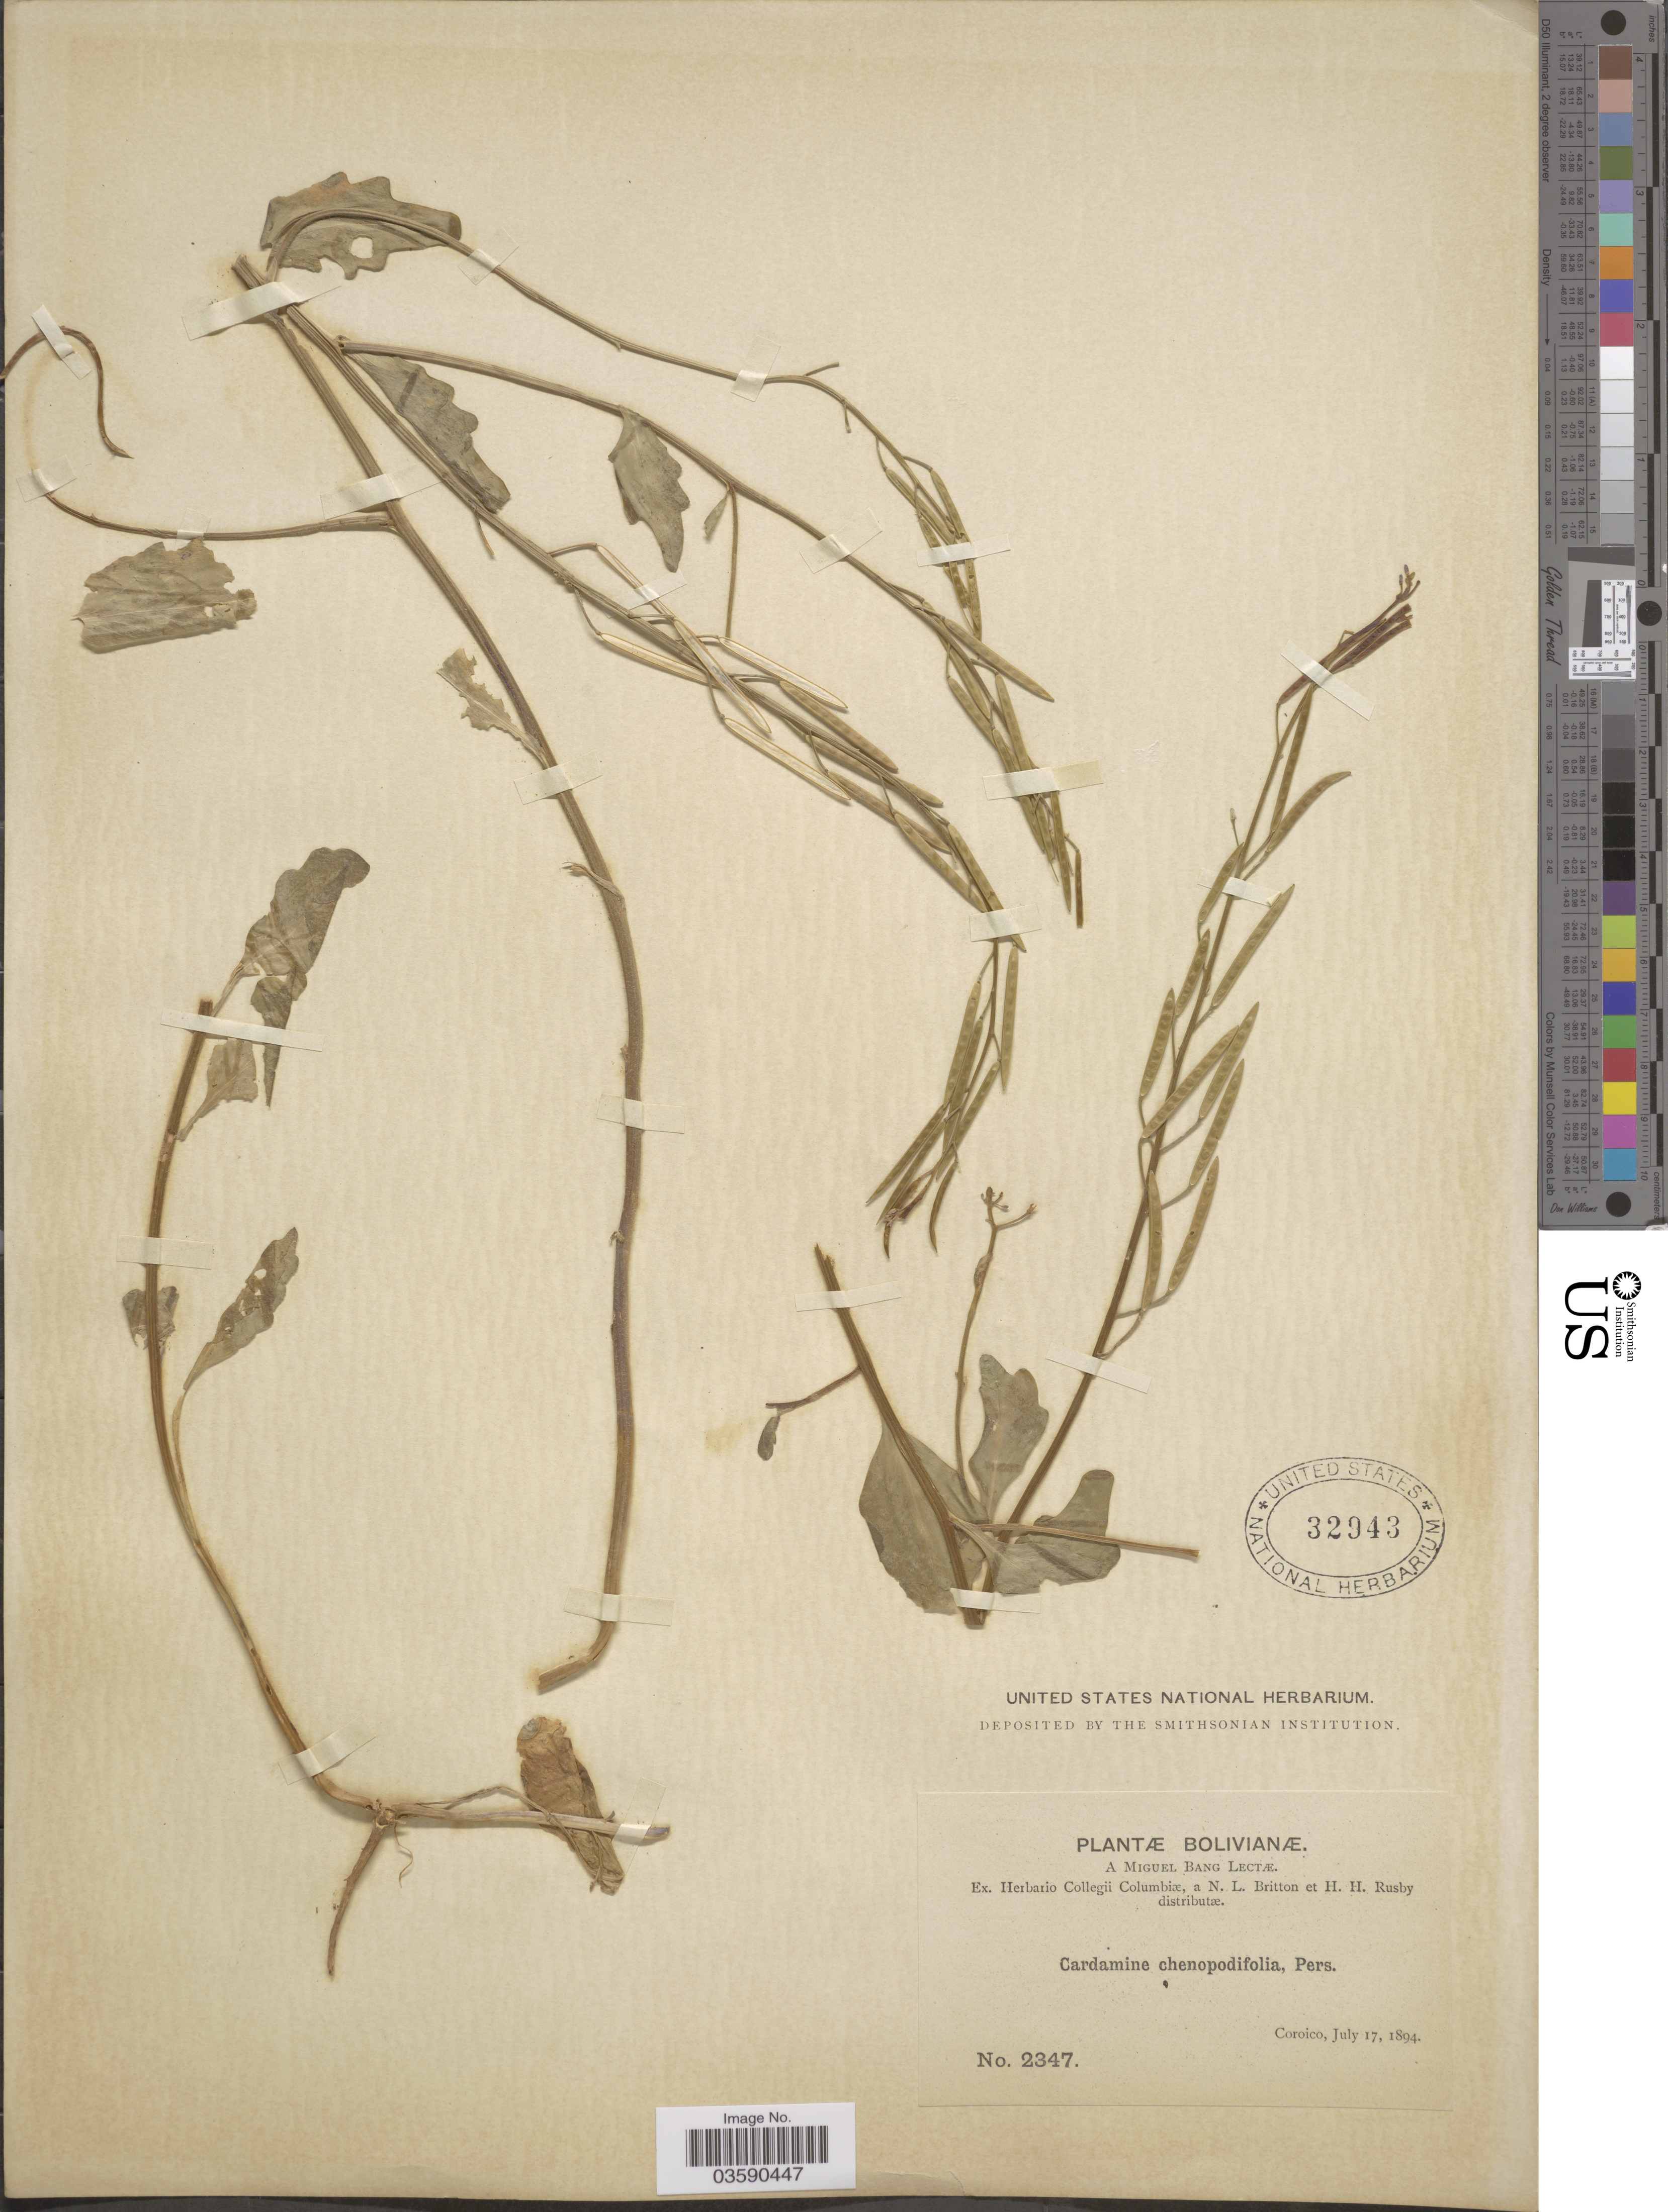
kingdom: Plantae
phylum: Tracheophyta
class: Magnoliopsida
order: Brassicales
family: Brassicaceae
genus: Cardamine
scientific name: Cardamine chenopodifolia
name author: Pers.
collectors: M. Bang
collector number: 2347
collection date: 1894-07-17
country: Bolivia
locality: Coroico.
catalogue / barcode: US 32943